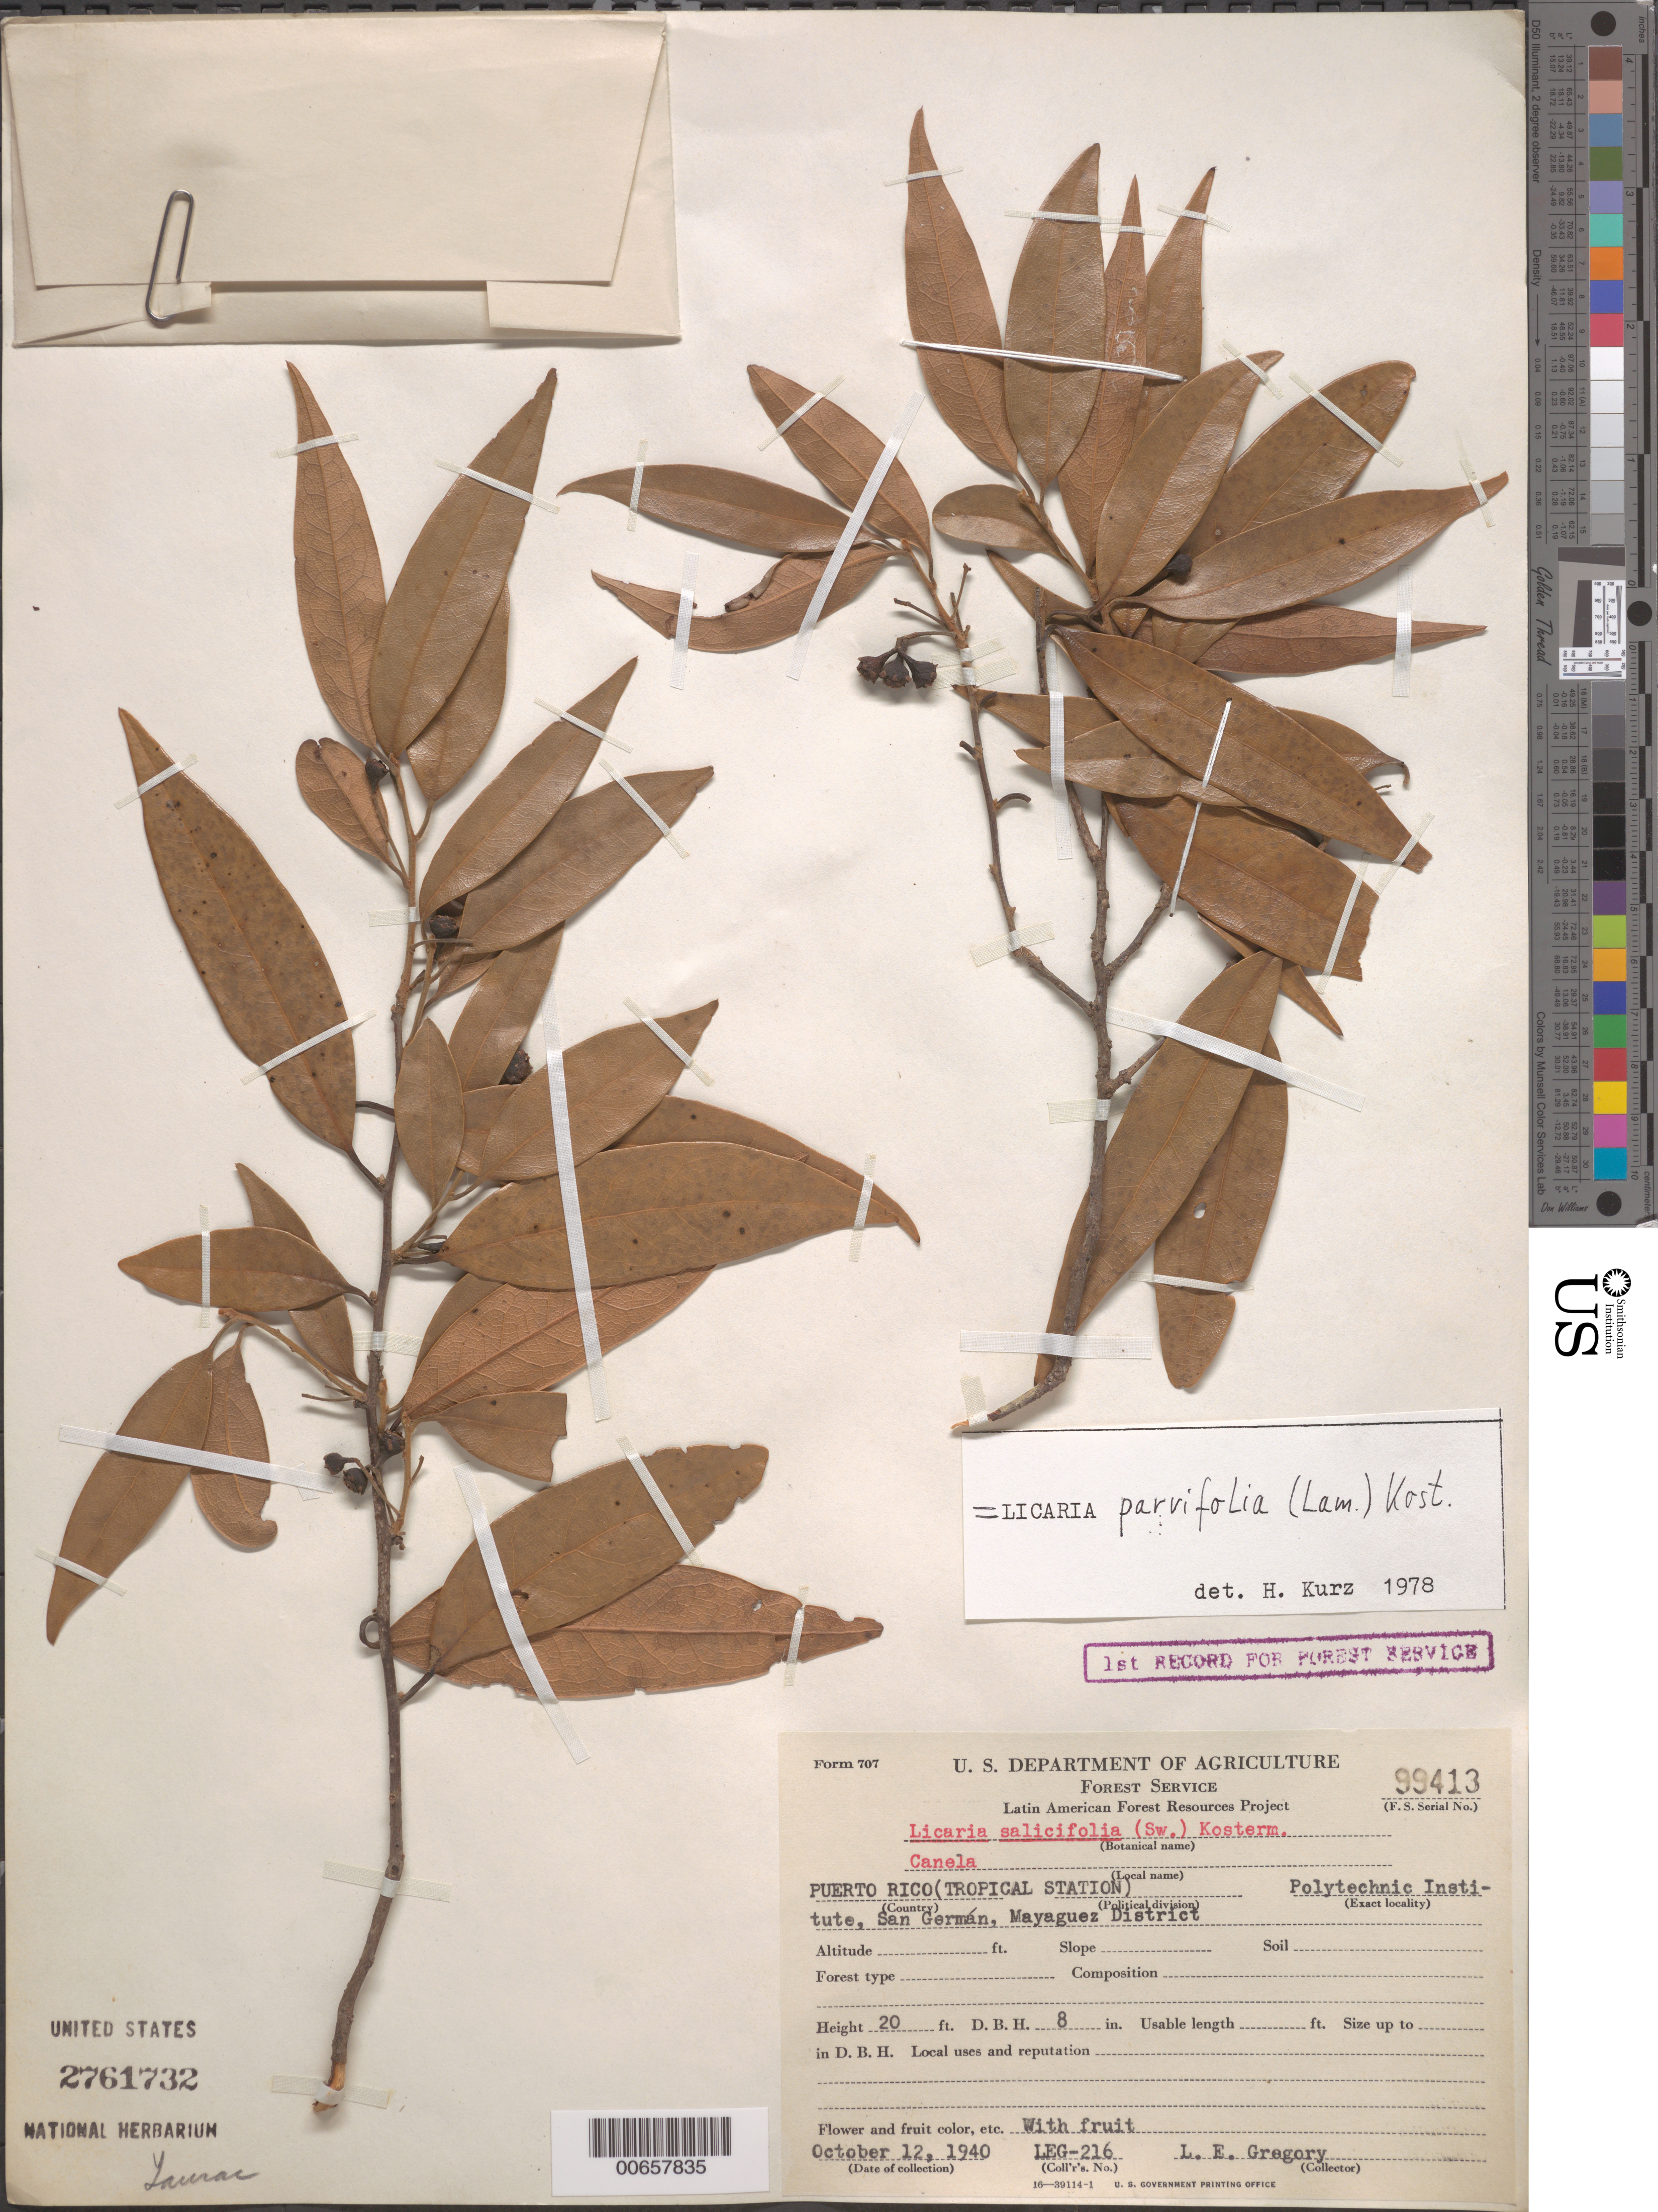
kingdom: Plantae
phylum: Tracheophyta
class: Magnoliopsida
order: Laurales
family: Lauraceae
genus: Licaria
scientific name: Licaria parvifolia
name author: (Lam.) Kosterm. ex León & Alain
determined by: Kurz, H.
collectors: L. E. Gregory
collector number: LEG-216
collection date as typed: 12 Oct 1940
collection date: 1940-10-12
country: Puerto Rico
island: Greater Antilles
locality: Polytechnic Institute, San German, Mayaguez District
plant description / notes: Common name: Canela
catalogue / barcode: US 2761732